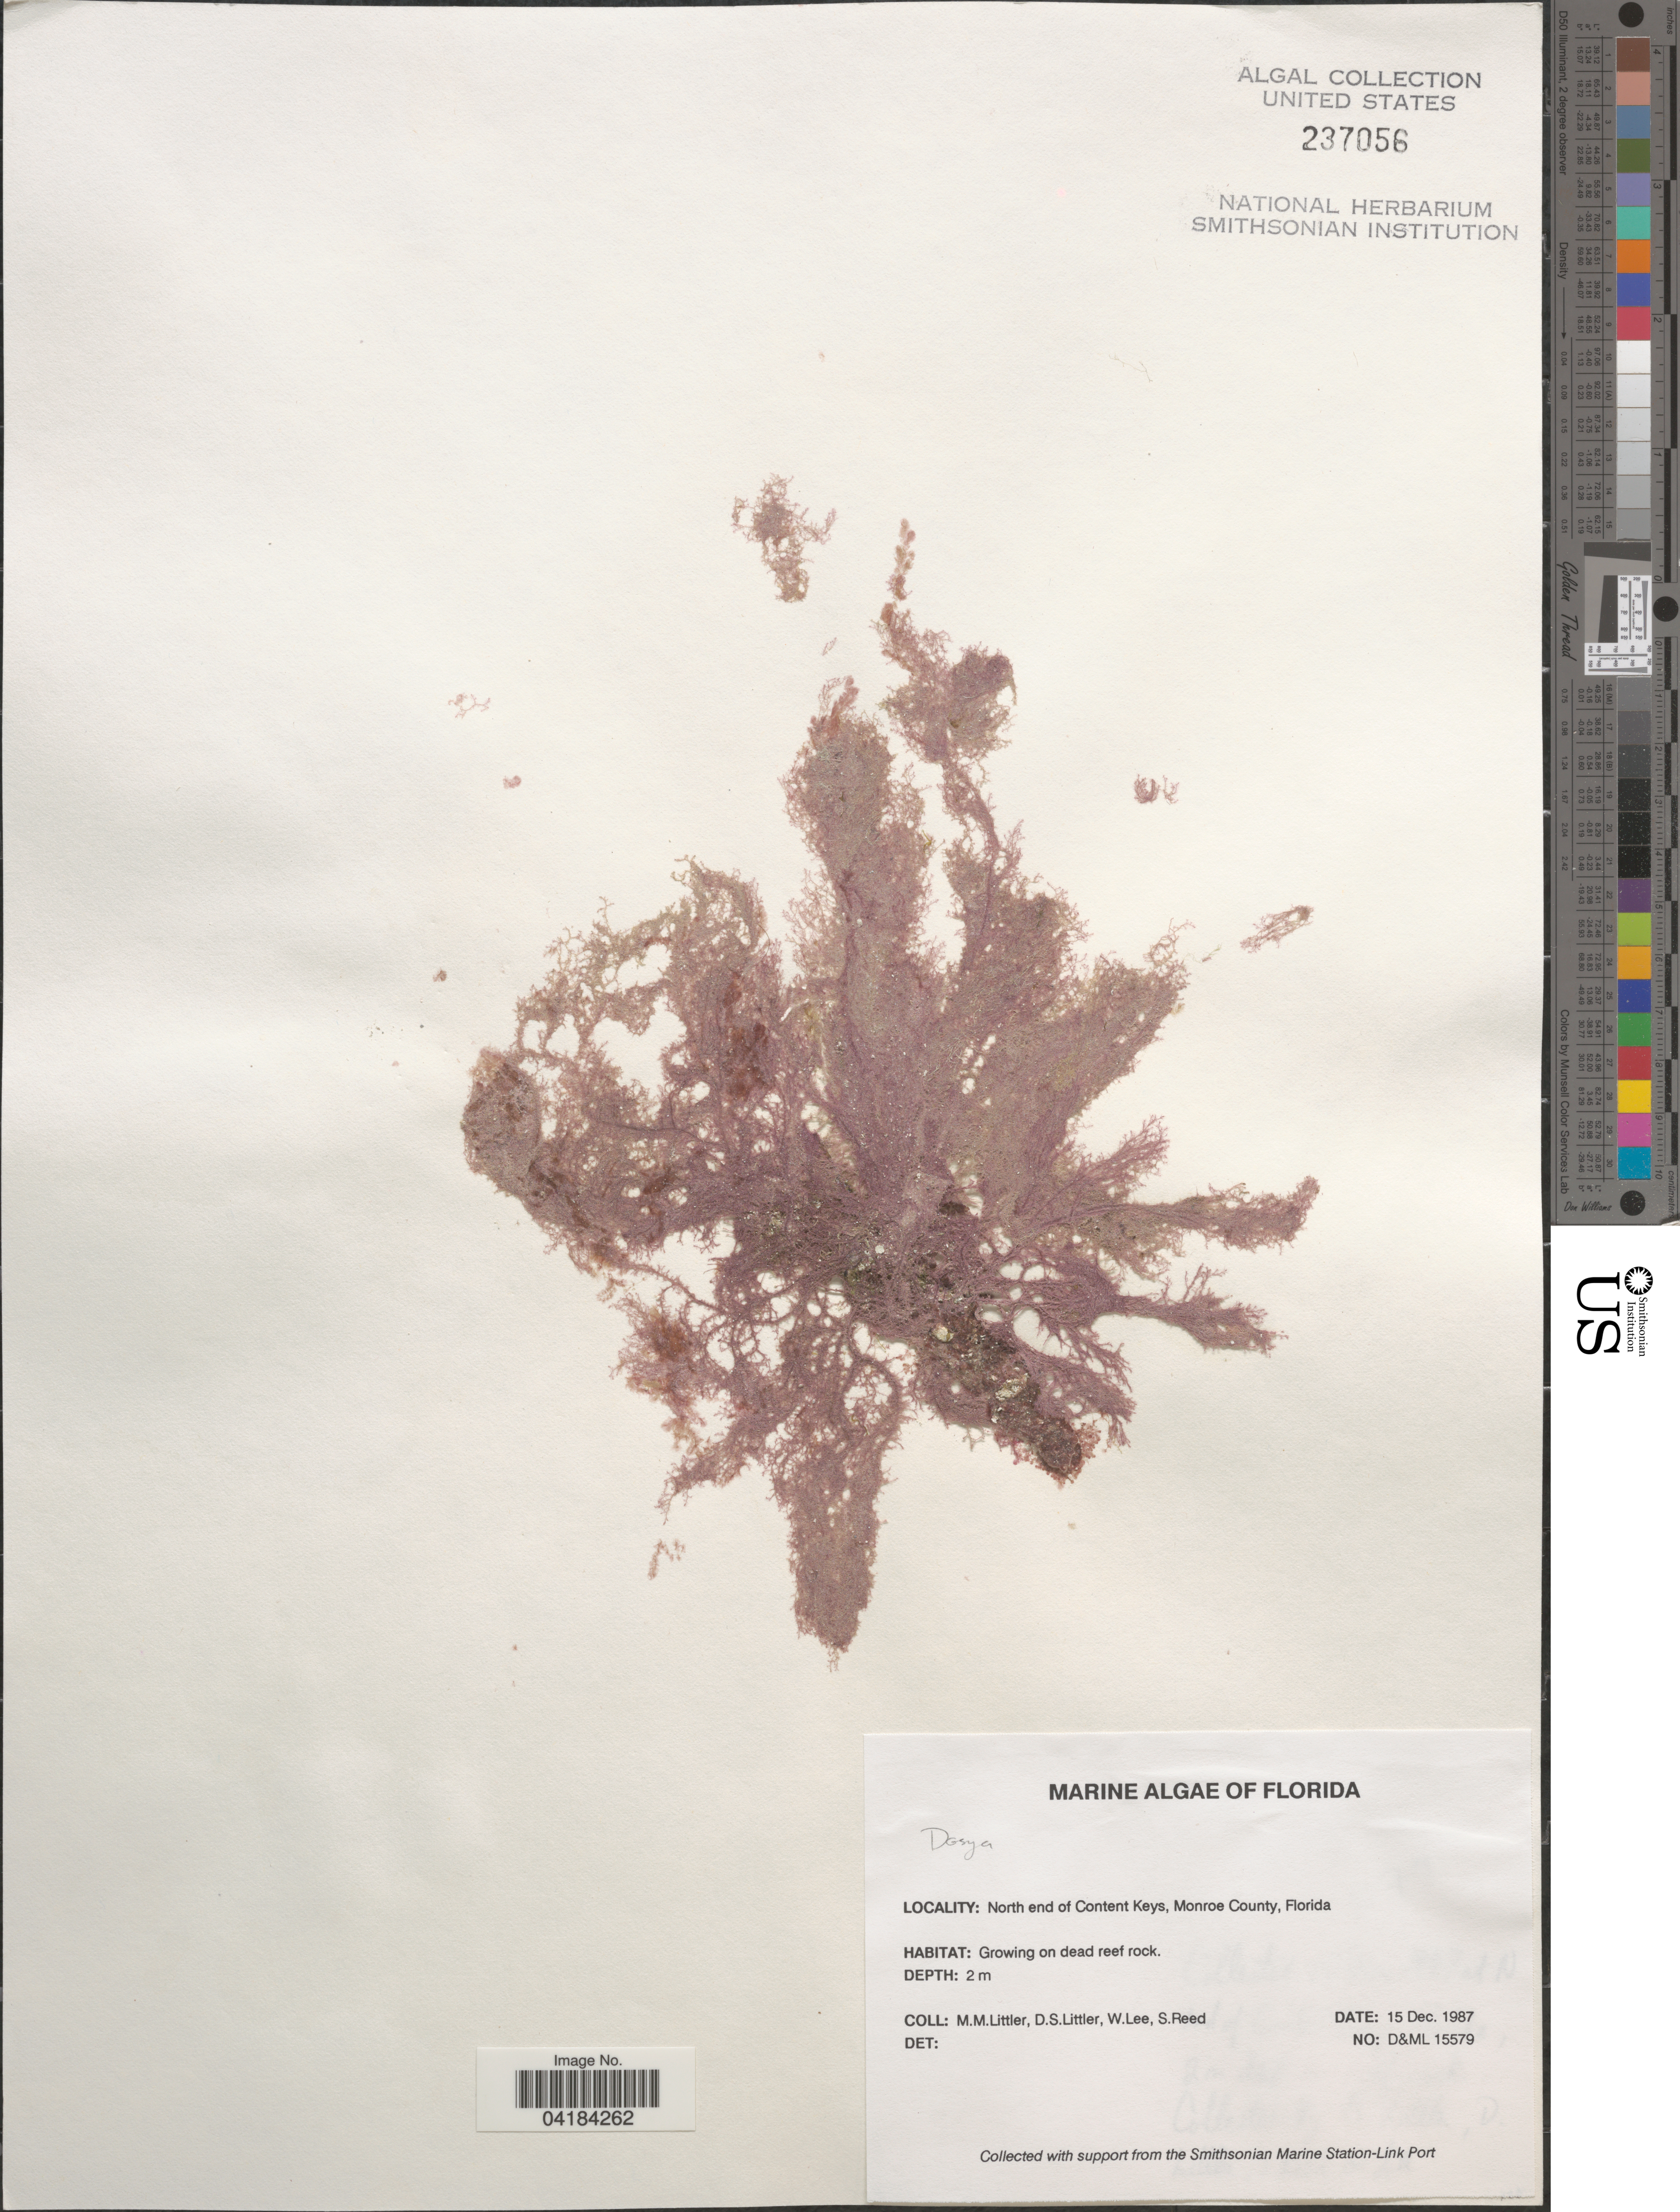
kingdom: Plantae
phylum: Rhodophyta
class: Florideophyceae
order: Ceramiales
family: Dasyaceae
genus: Dasya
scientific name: Dasya sp.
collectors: D. S. Littler, W. Lee & S. Reed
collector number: D&ML15579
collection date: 1987-12-15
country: United States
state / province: Florida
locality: North end of Content Keys, Monroe County.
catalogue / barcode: US 237056